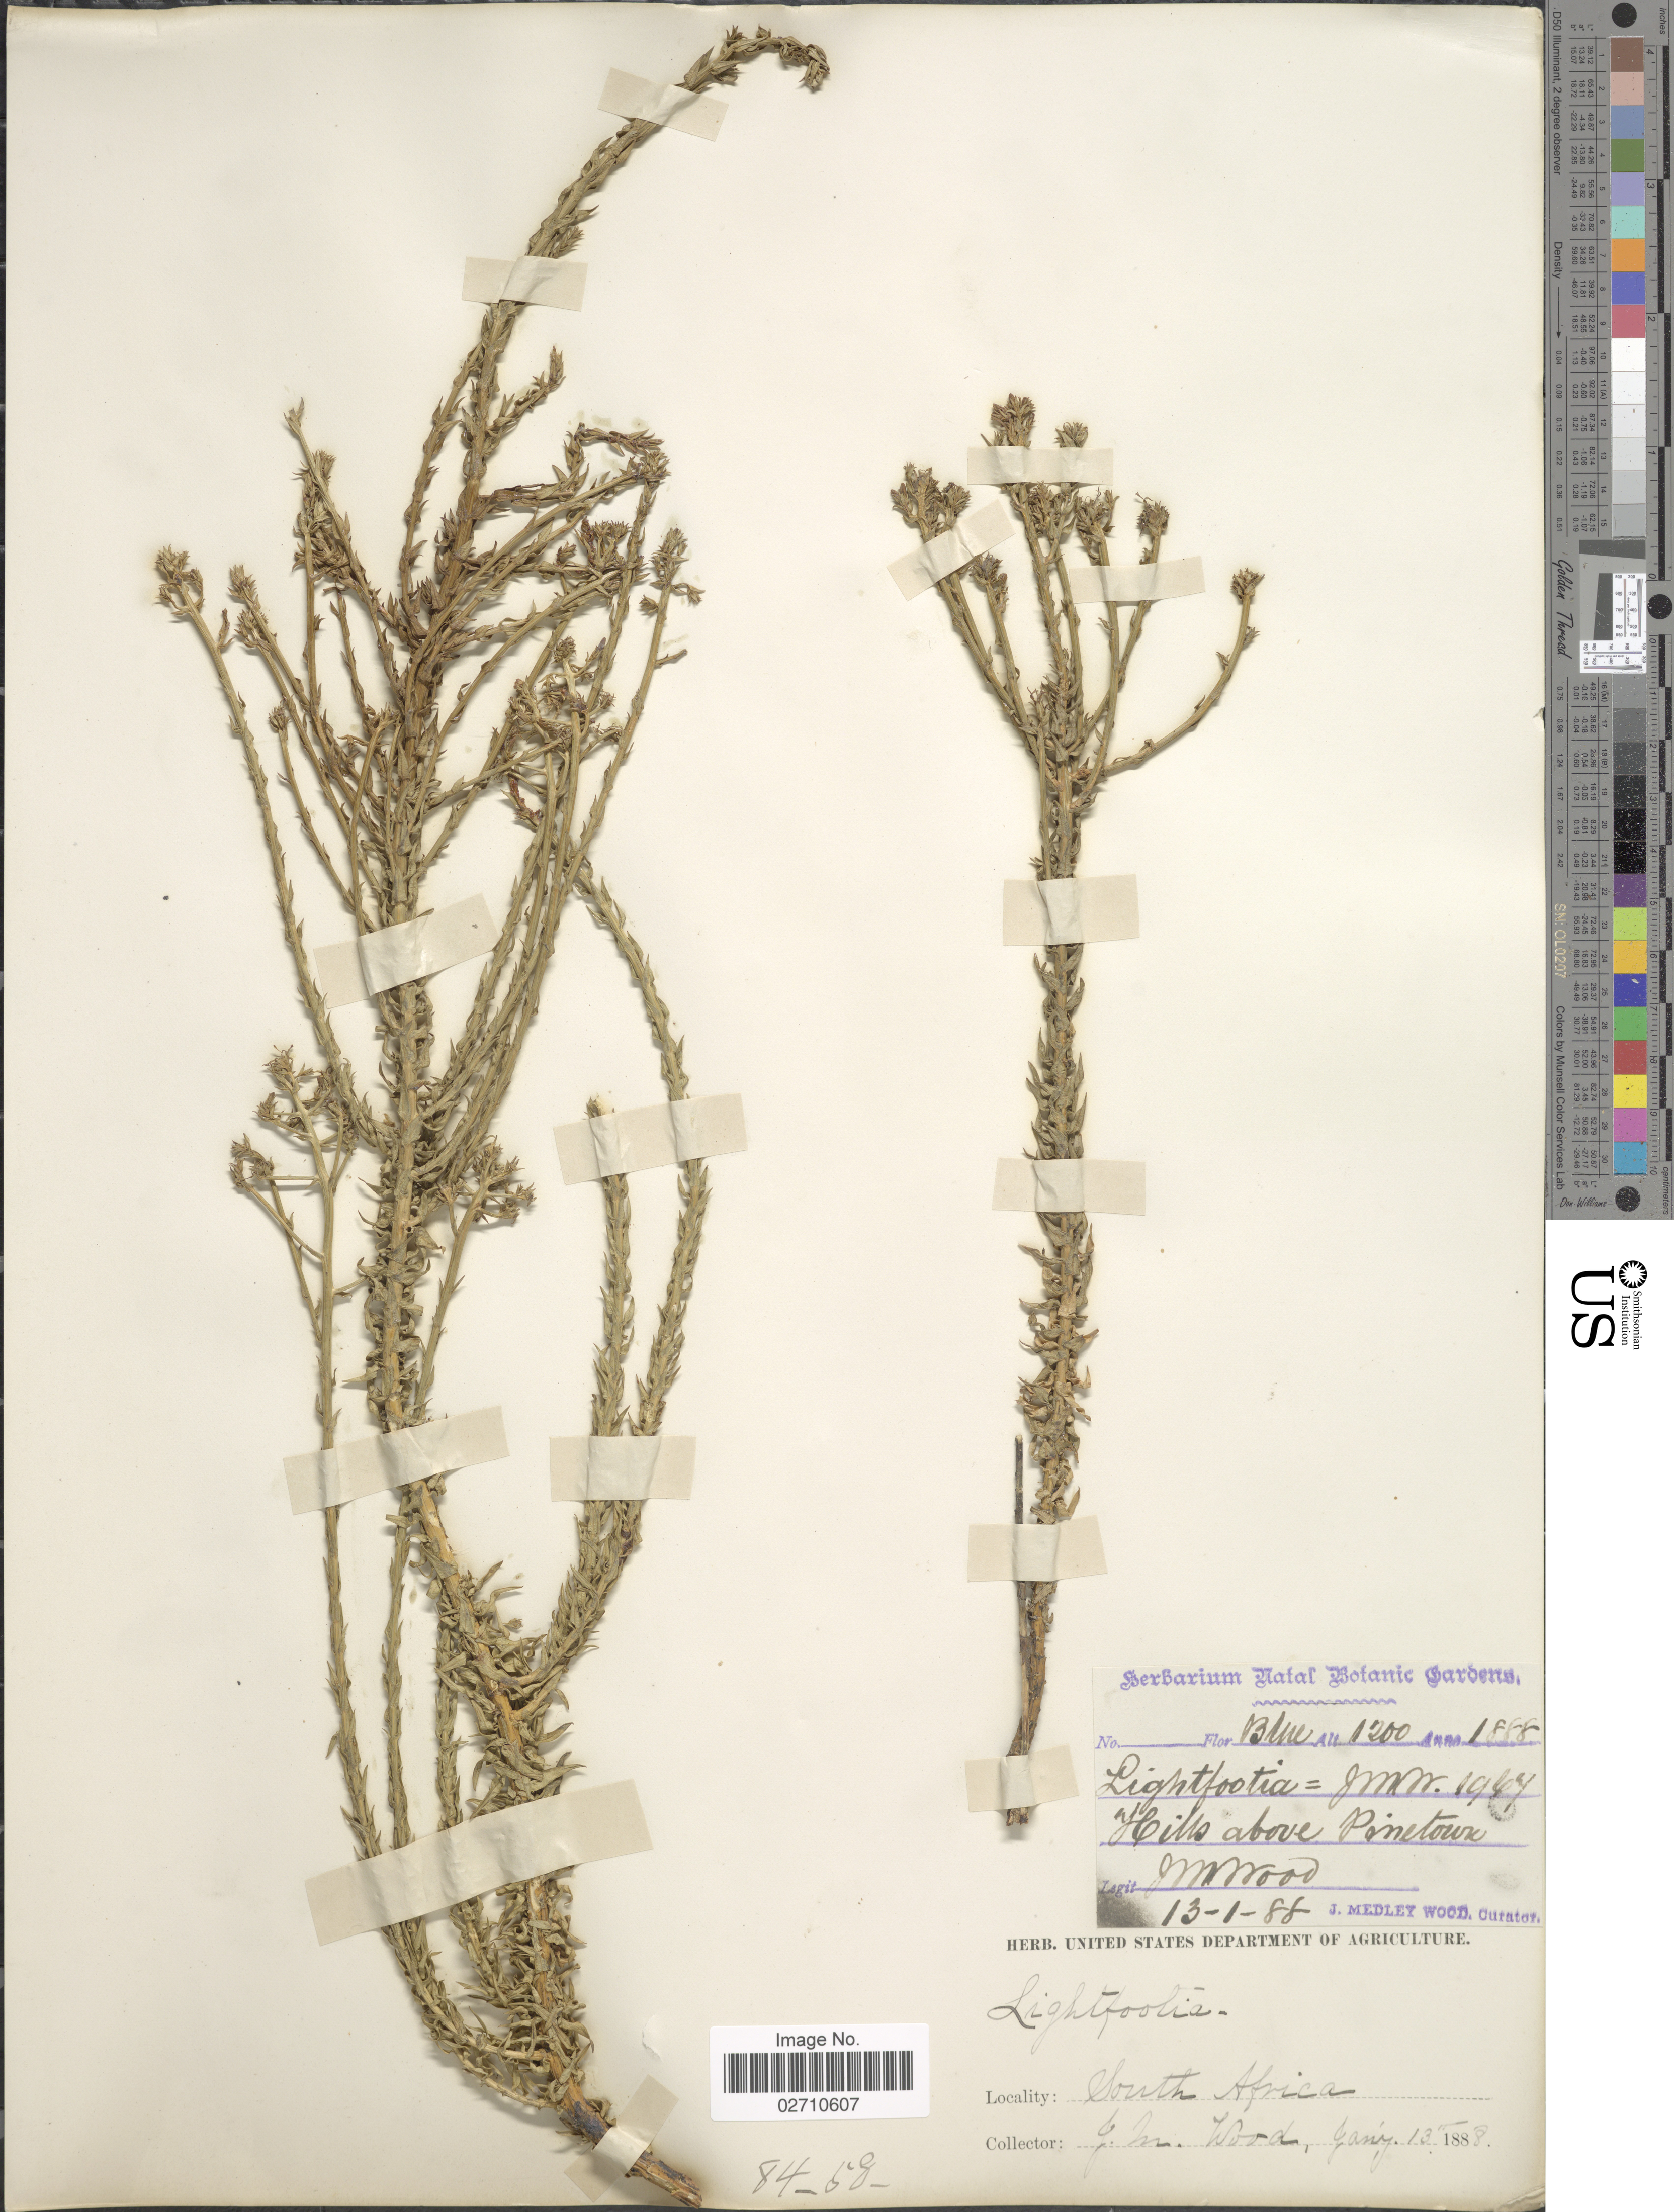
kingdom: Plantae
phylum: Tracheophyta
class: Magnoliopsida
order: Asterales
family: Campanulaceae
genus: Wahlenbergia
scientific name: Wahlenbergia sp.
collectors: J. Medley Wood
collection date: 1888-01-13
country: South Africa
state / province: KwaZulu-Natal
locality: Hills above Pinetown